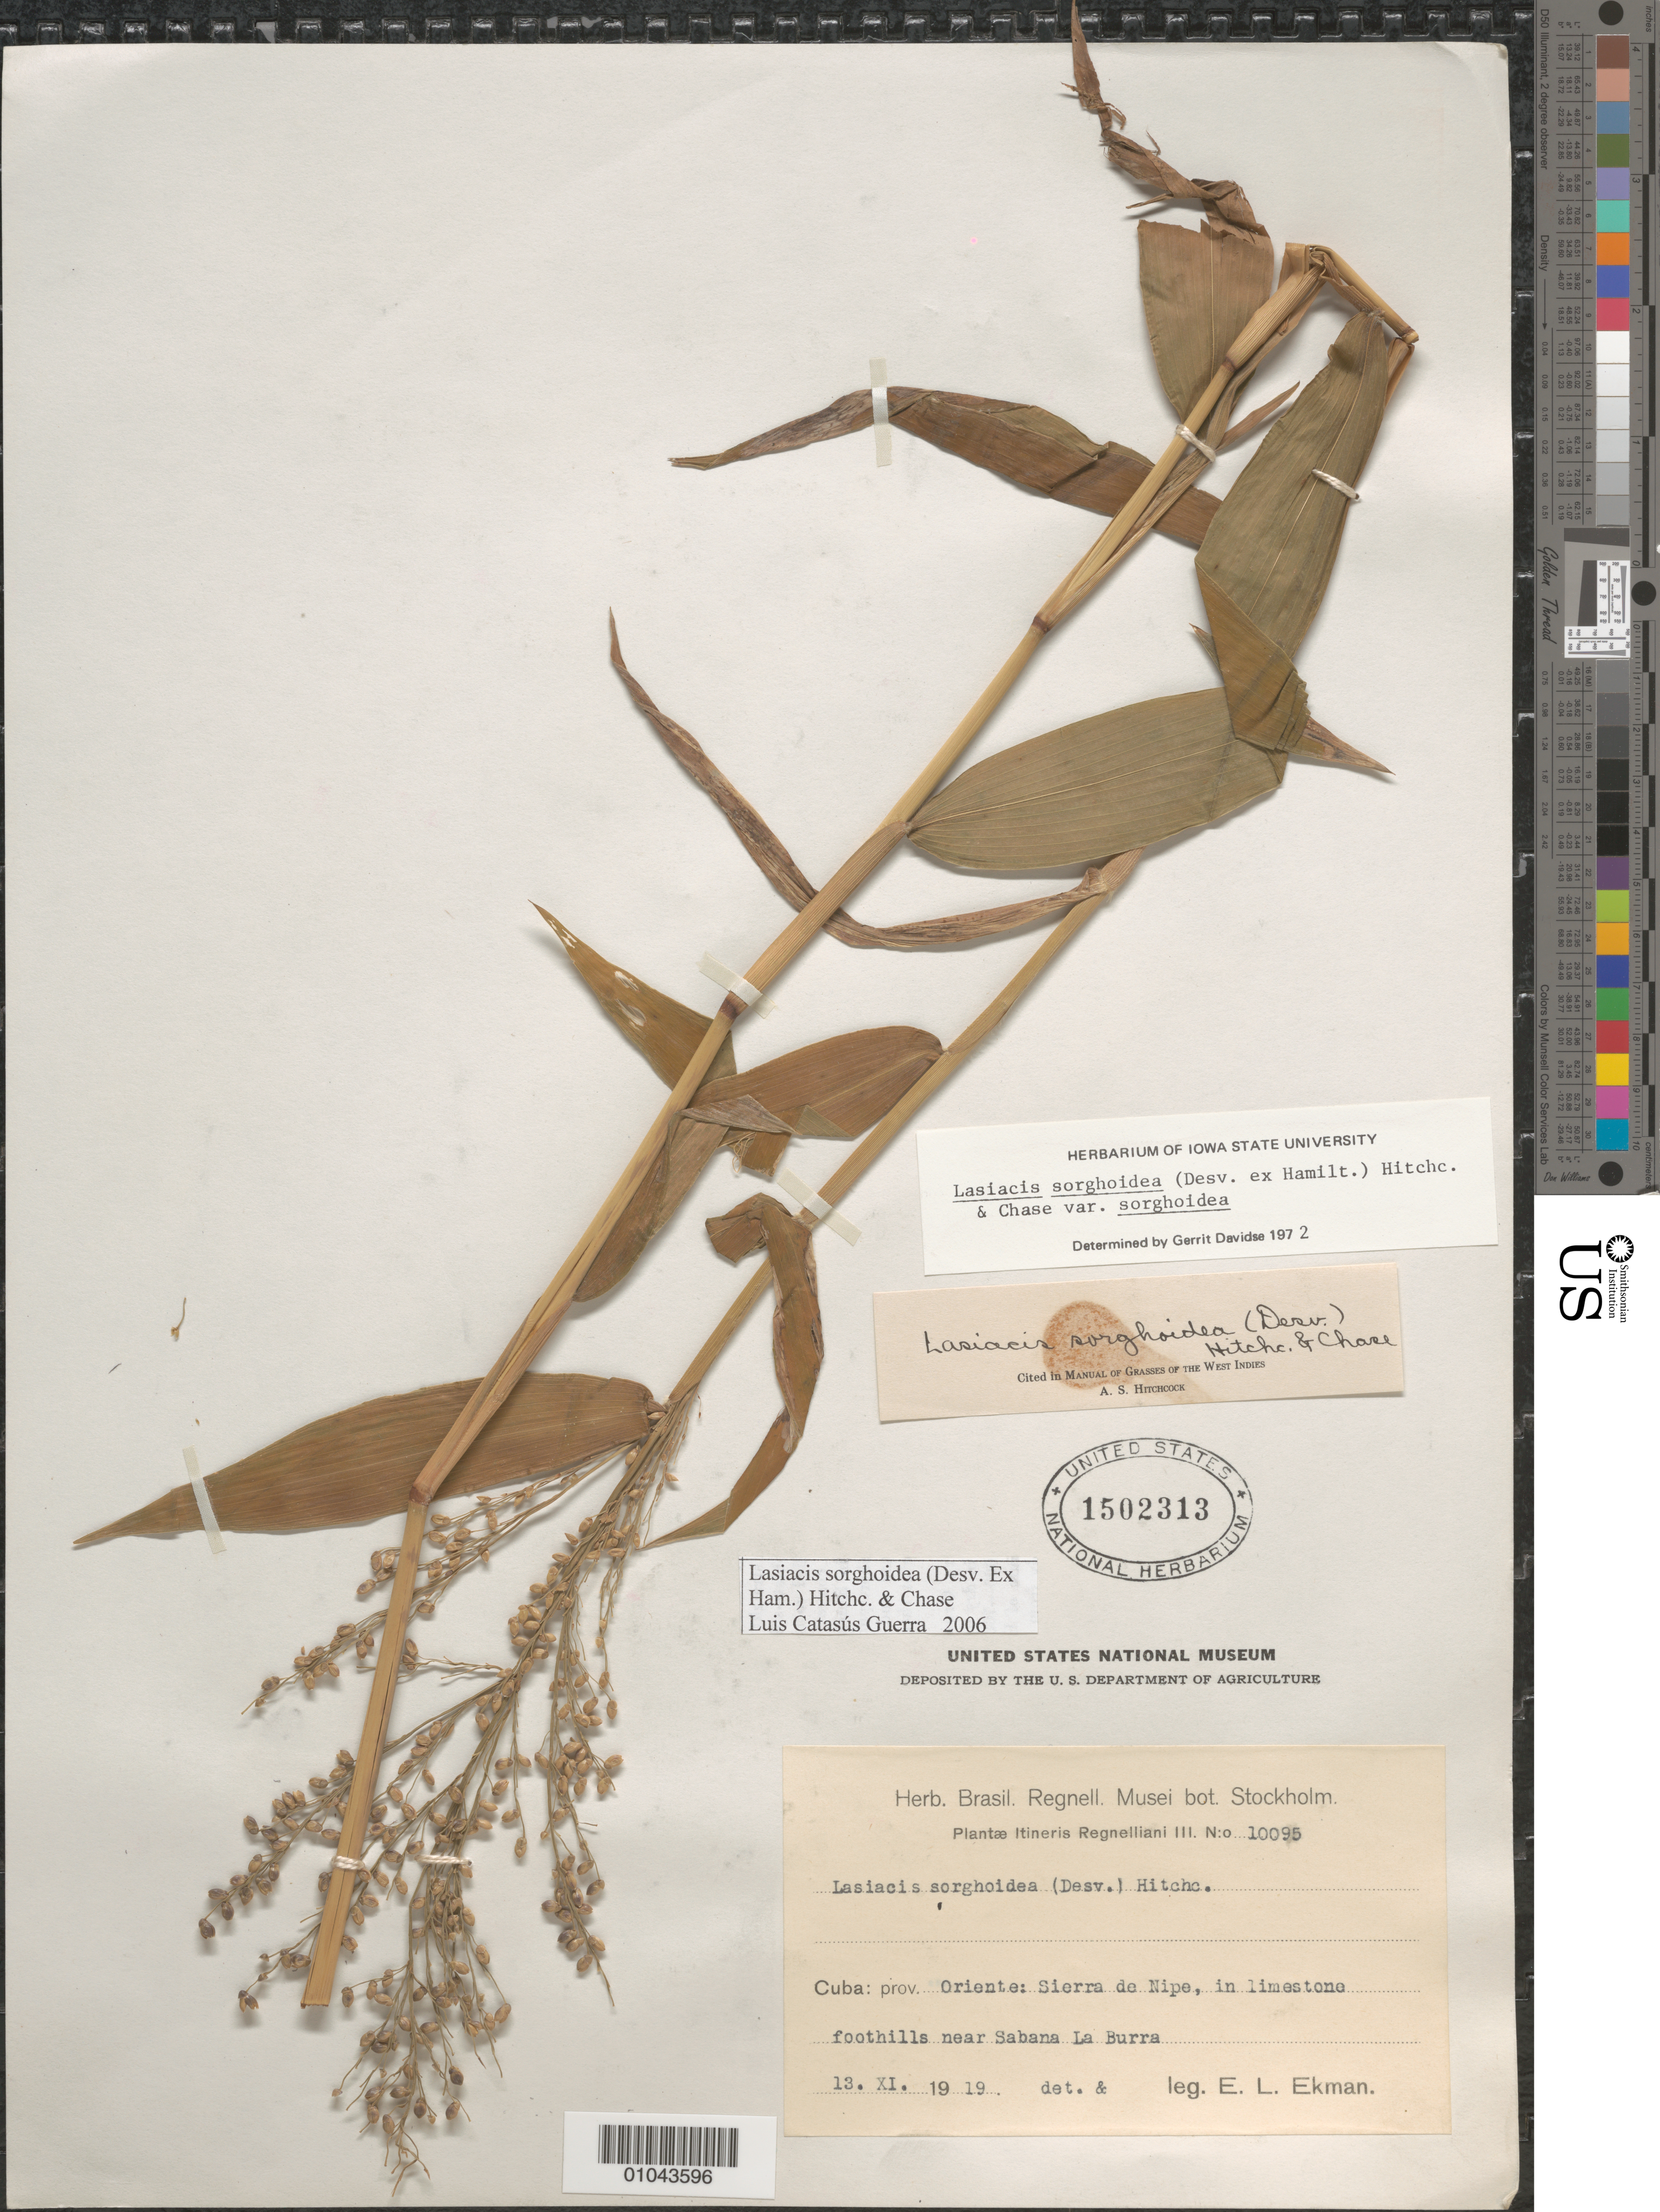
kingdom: Plantae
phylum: Tracheophyta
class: Liliopsida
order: Poales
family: Poaceae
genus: Lasiacis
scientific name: Lasiacis sorghoidea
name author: (Desv. ex Ham.) Hitchc. & Chase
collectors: E. L. Ekman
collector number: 10095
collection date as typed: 13 Nov 1919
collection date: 1919-11-13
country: Cuba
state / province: Holguín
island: Cuba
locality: Sierra de Nipe, in limestone foothills near Sabana La Burra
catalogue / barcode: US 1502313